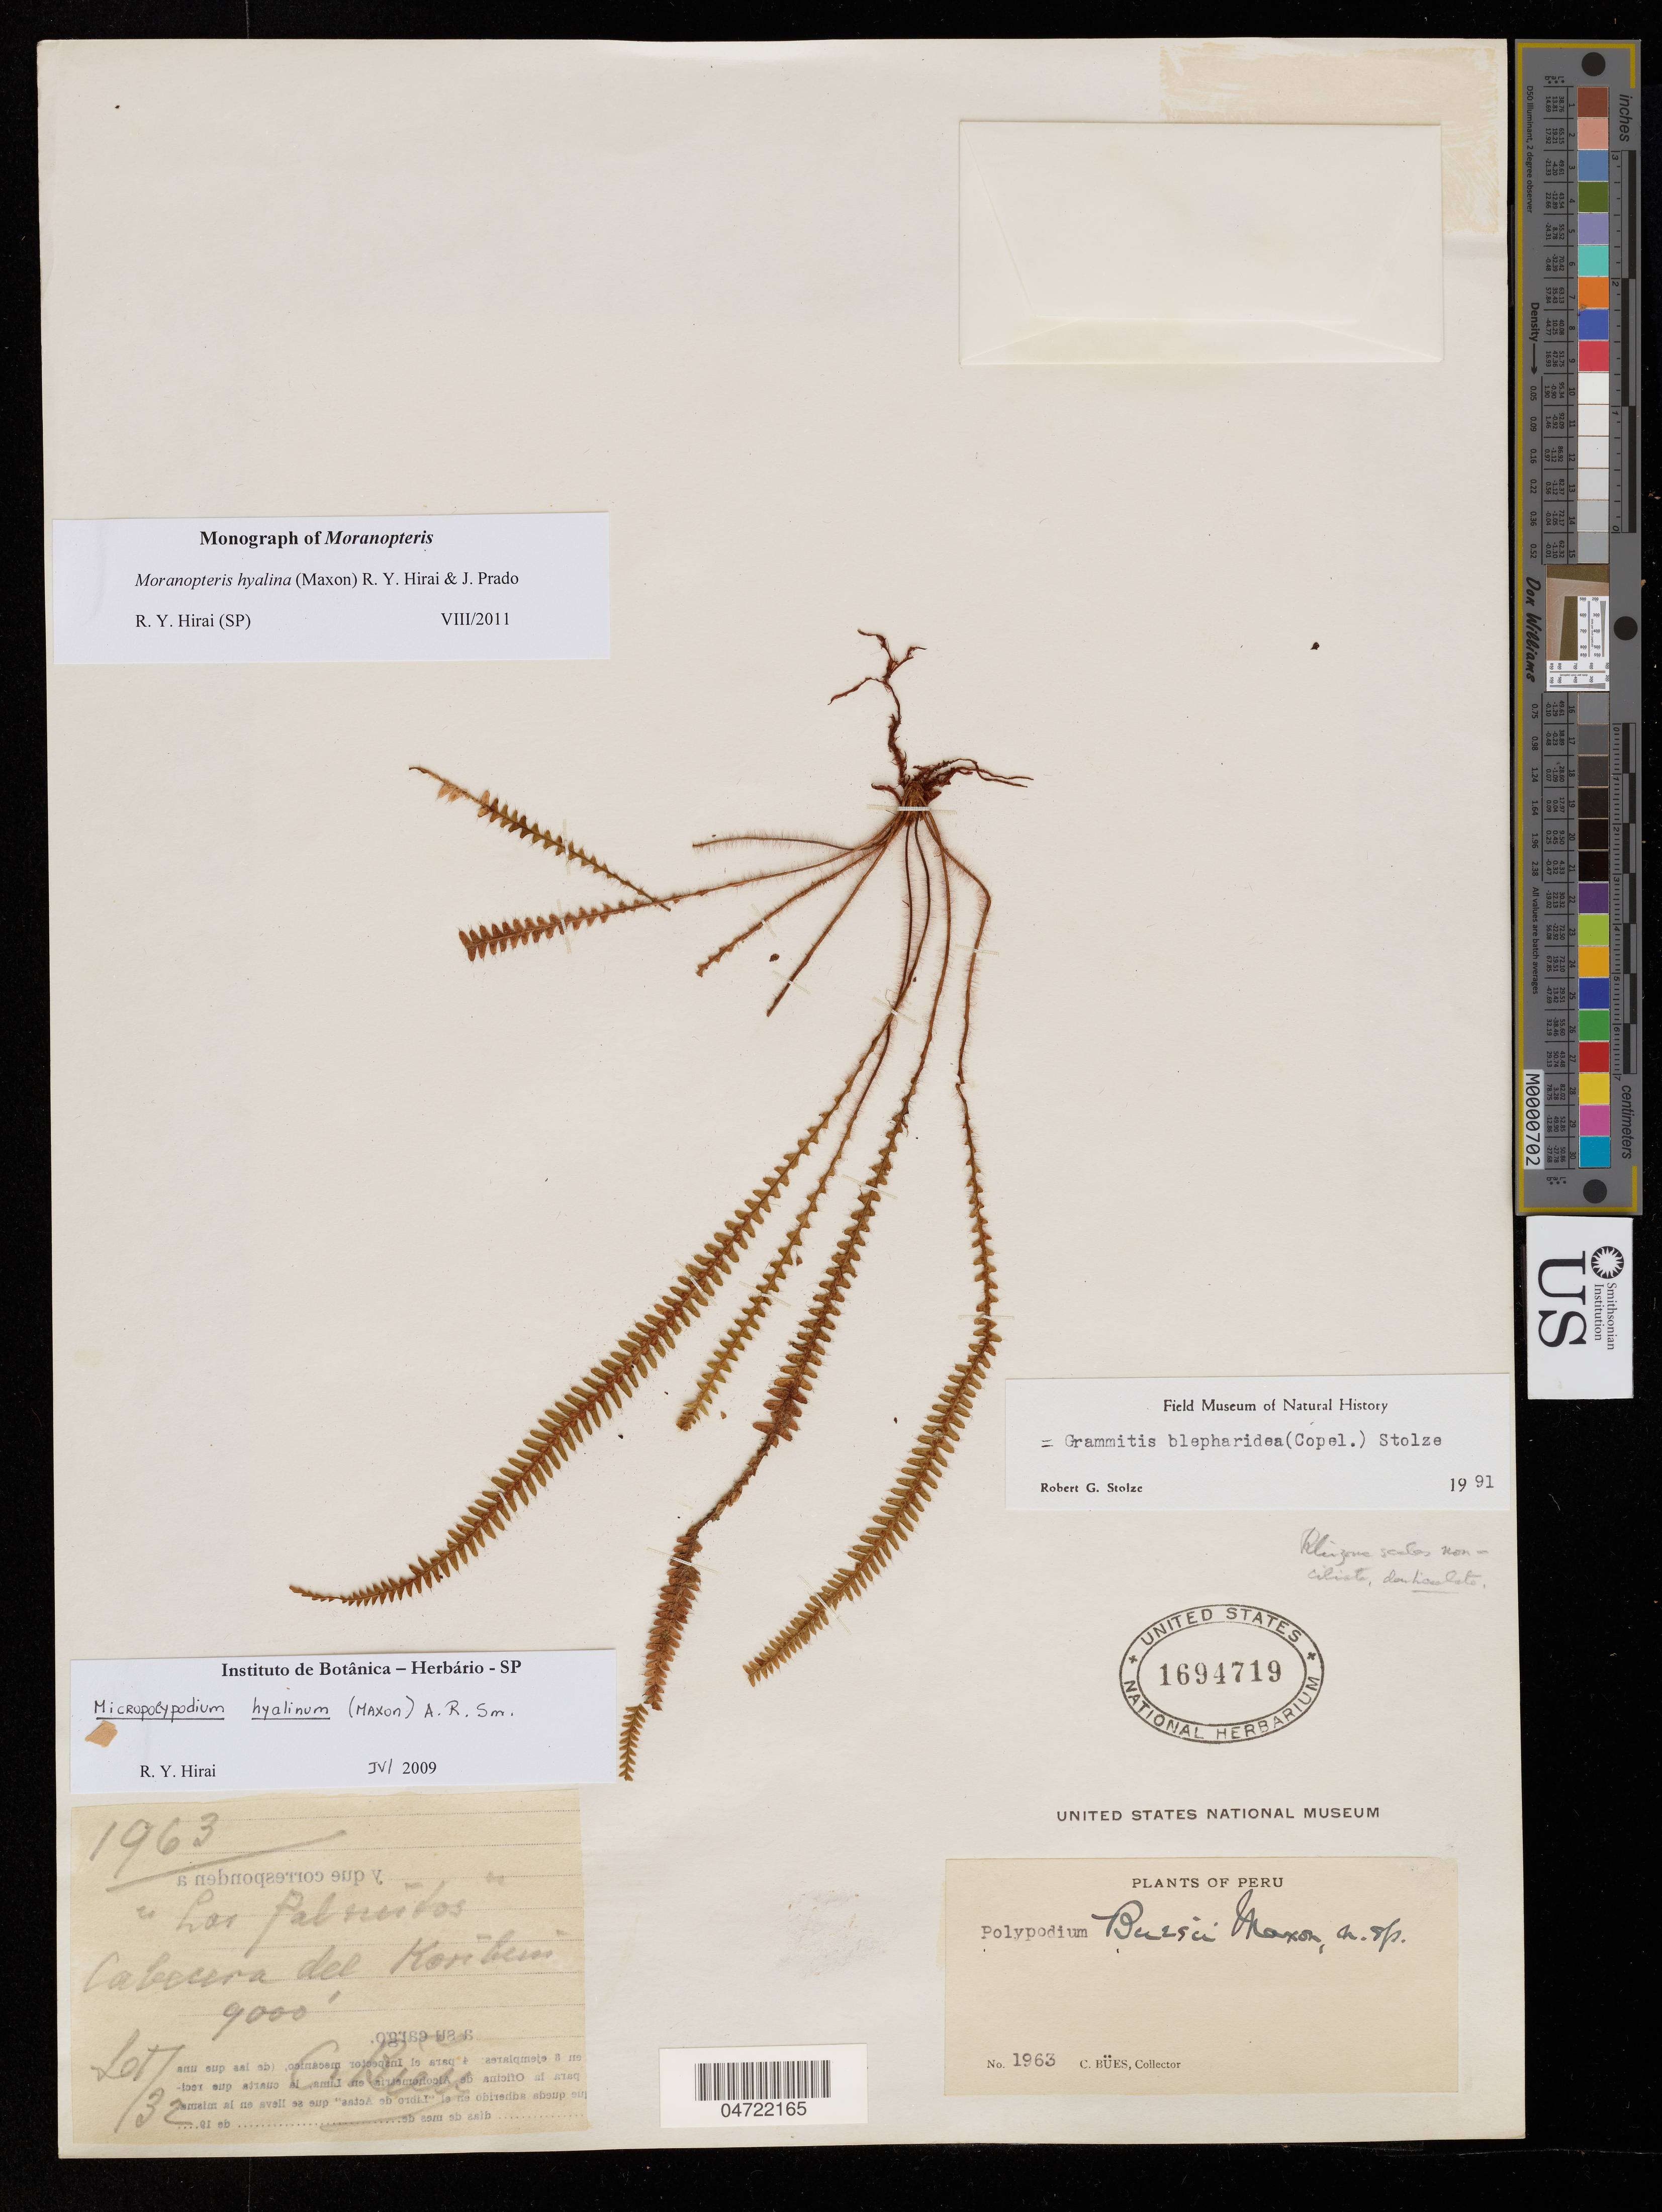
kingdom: Plantae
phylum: Tracheophyta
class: Polypodiopsida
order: Polypodiales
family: Polypodiaceae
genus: Moranopteris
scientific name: Moranopteris hyalina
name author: (Maxon) R. Y. Hirai & J. Prado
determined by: Hirai, R. Y., (SP)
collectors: C. Bues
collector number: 1963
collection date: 1858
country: Peru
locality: Pumapuncu, Hda. Mantto Valle de Amparaes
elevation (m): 3000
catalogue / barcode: US 1694719